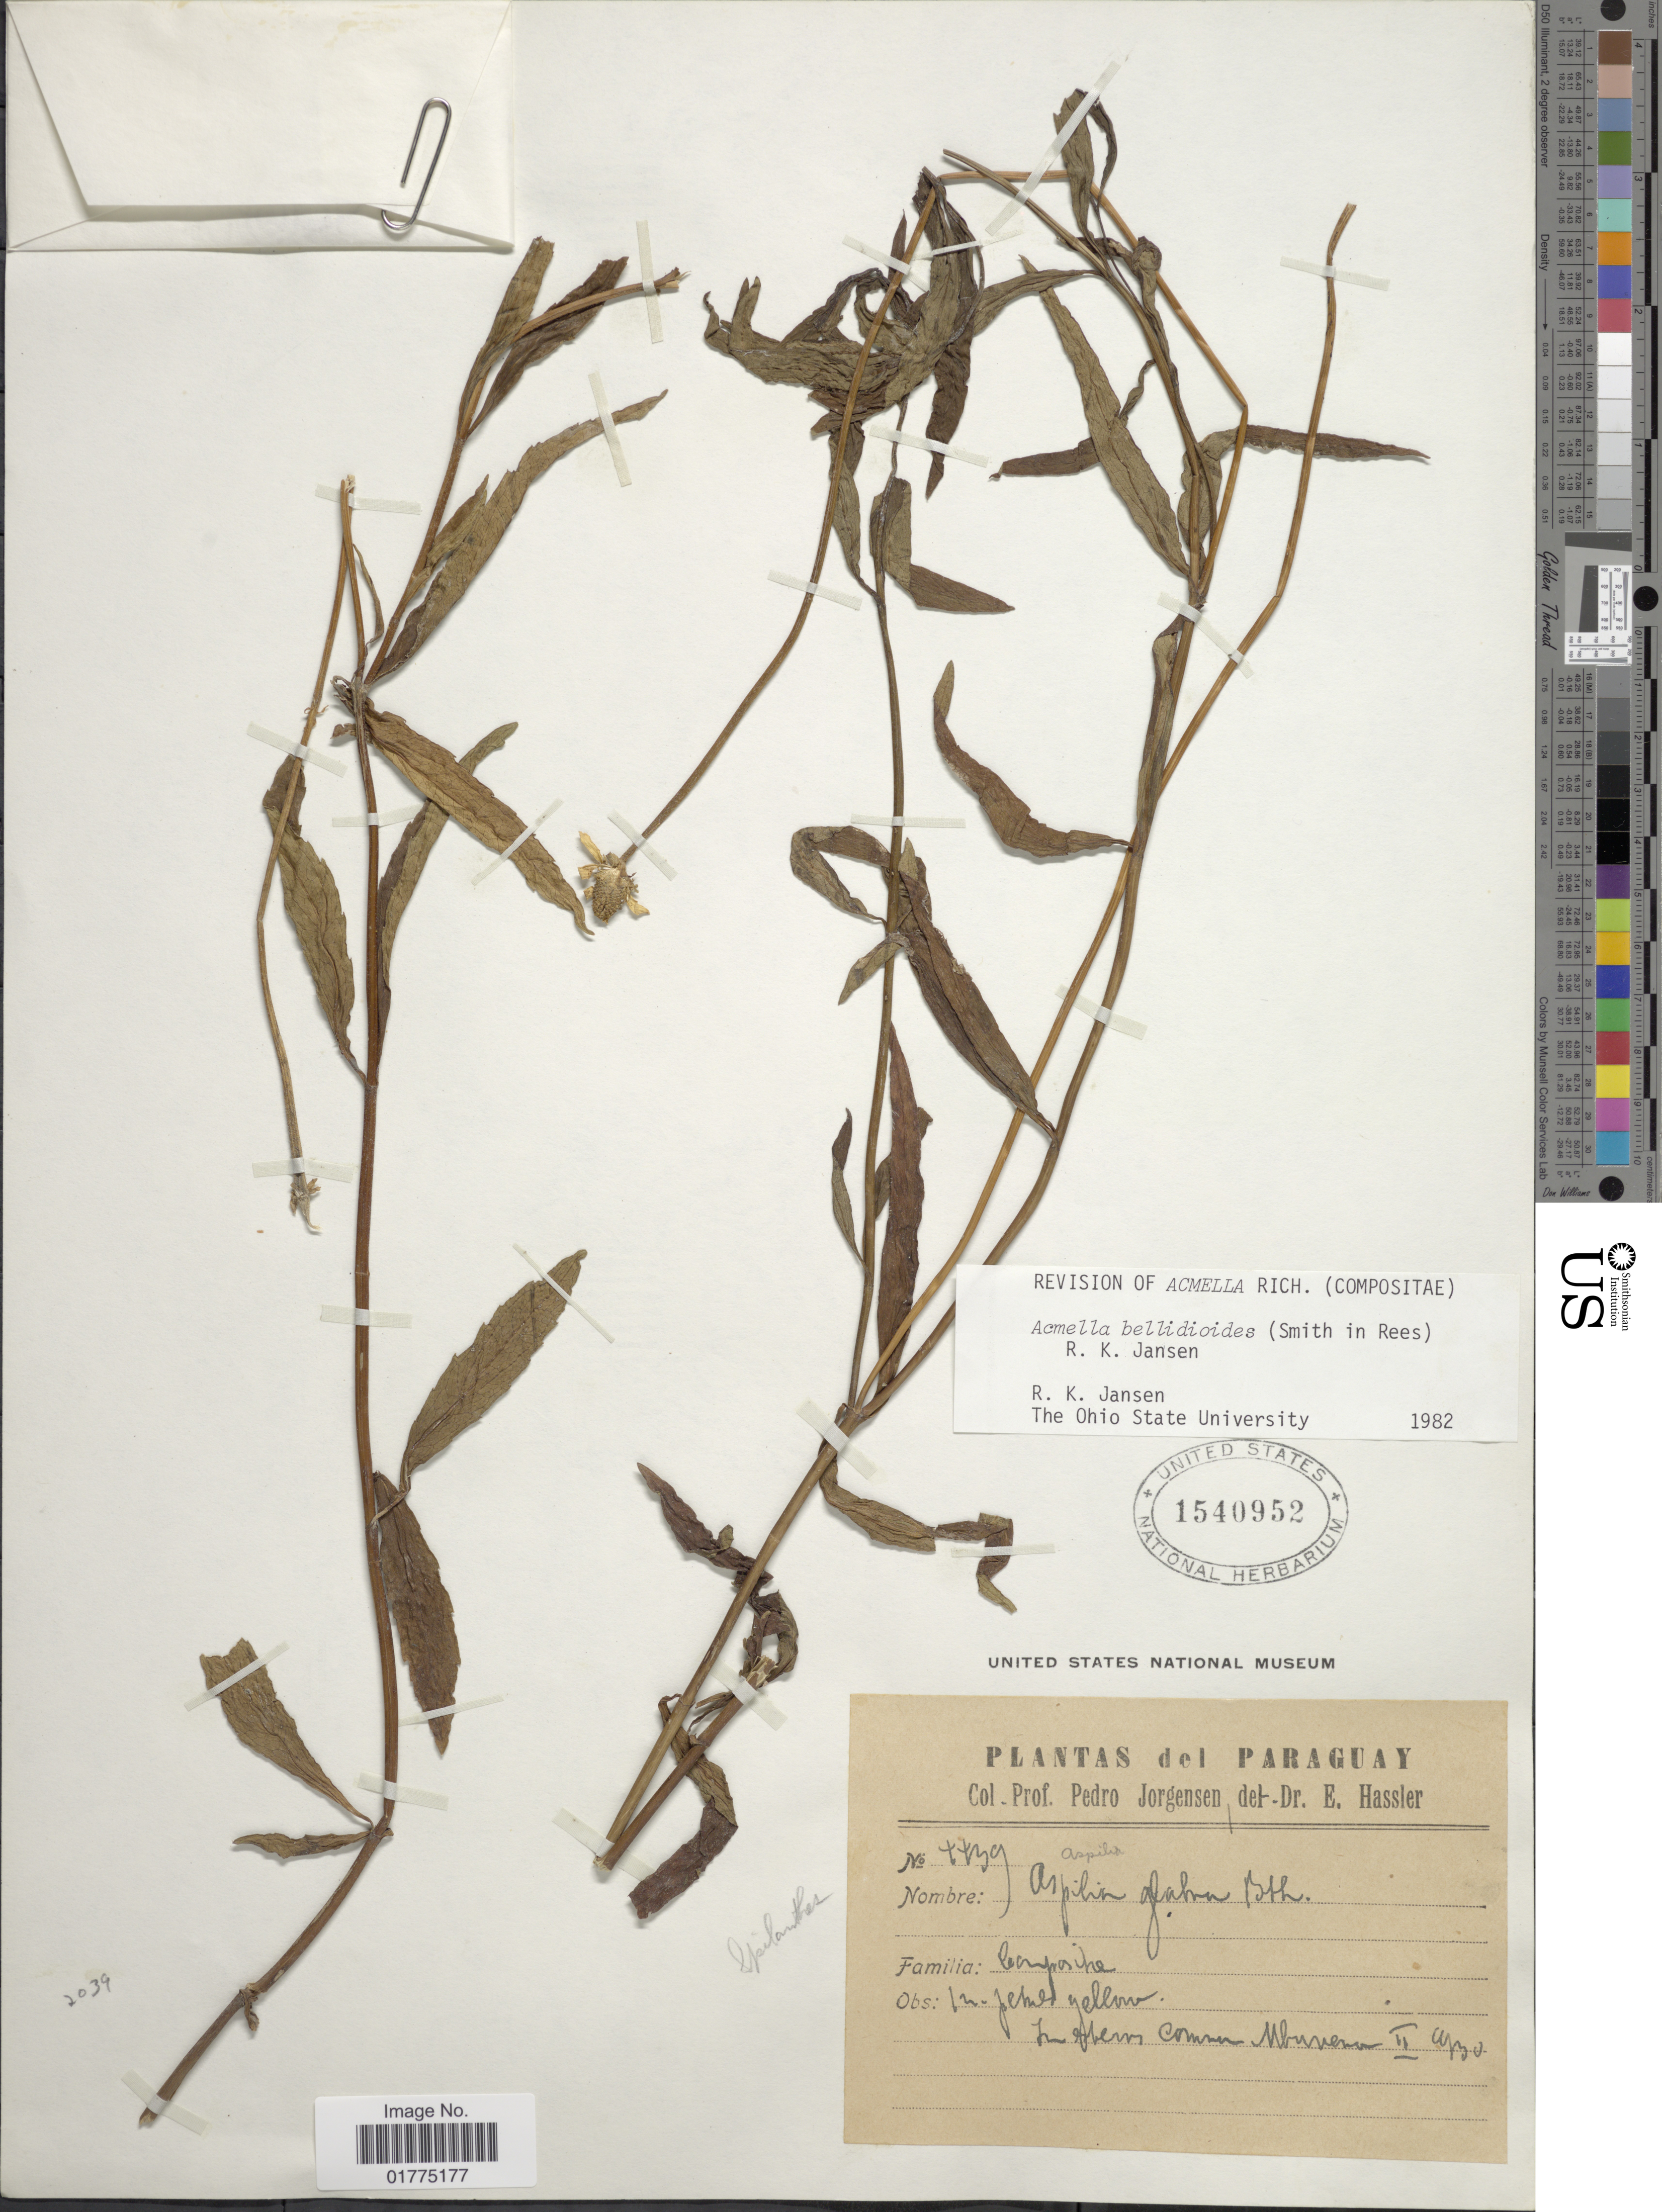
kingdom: Plantae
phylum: Tracheophyta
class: Magnoliopsida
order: Asterales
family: Asteraceae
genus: Acmella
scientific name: Acmella bellidioides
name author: (Rees in Sm.) R.K. Jansen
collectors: P. Jörgensen & E. Hassler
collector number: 4439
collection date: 1930-02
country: Paraguay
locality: Mbuvero [interpreted]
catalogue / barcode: US 1540952